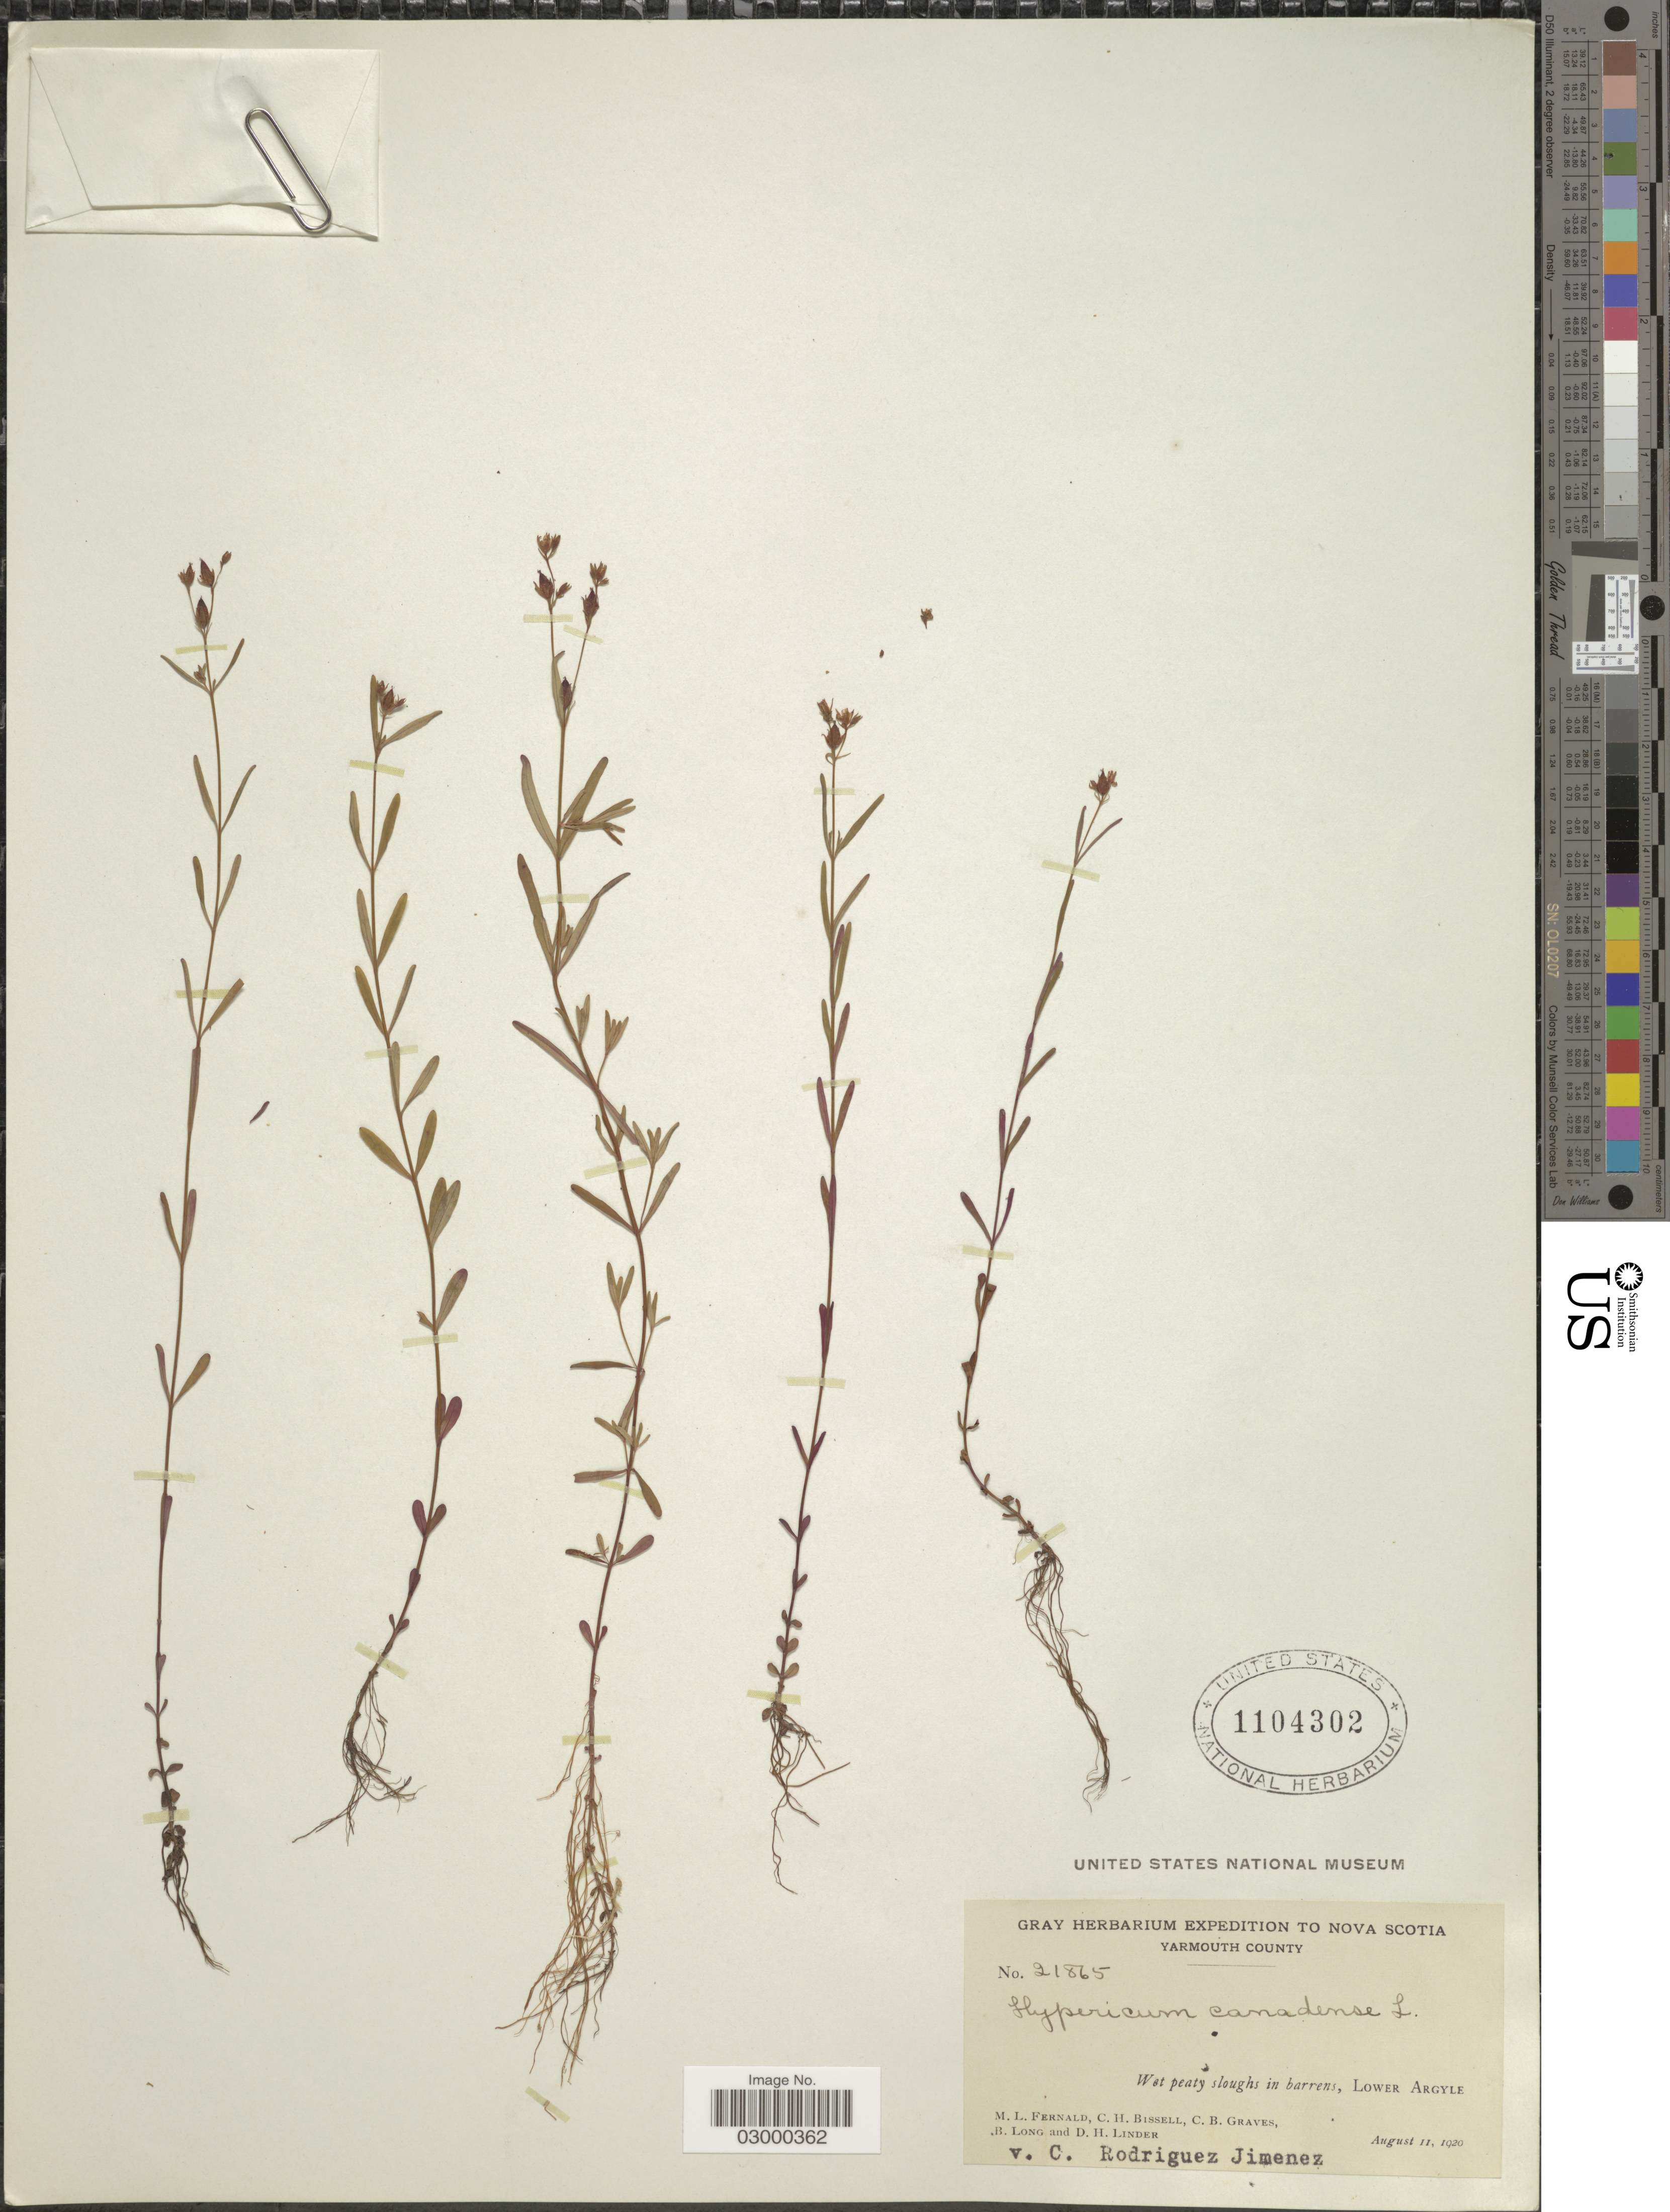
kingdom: Plantae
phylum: Tracheophyta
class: Magnoliopsida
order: Malpighiales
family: Hypericaceae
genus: Hypericum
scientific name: Hypericum canadense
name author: L.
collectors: M. L. Fernald, C. Bissell, C. Graves, B. Long & D. Linder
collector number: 21865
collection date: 1920-08-11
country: Canada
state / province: Nova Scotia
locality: Yarmouth County, Wet peaty sloughs in barren, Lower Argyle.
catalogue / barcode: US 1104302